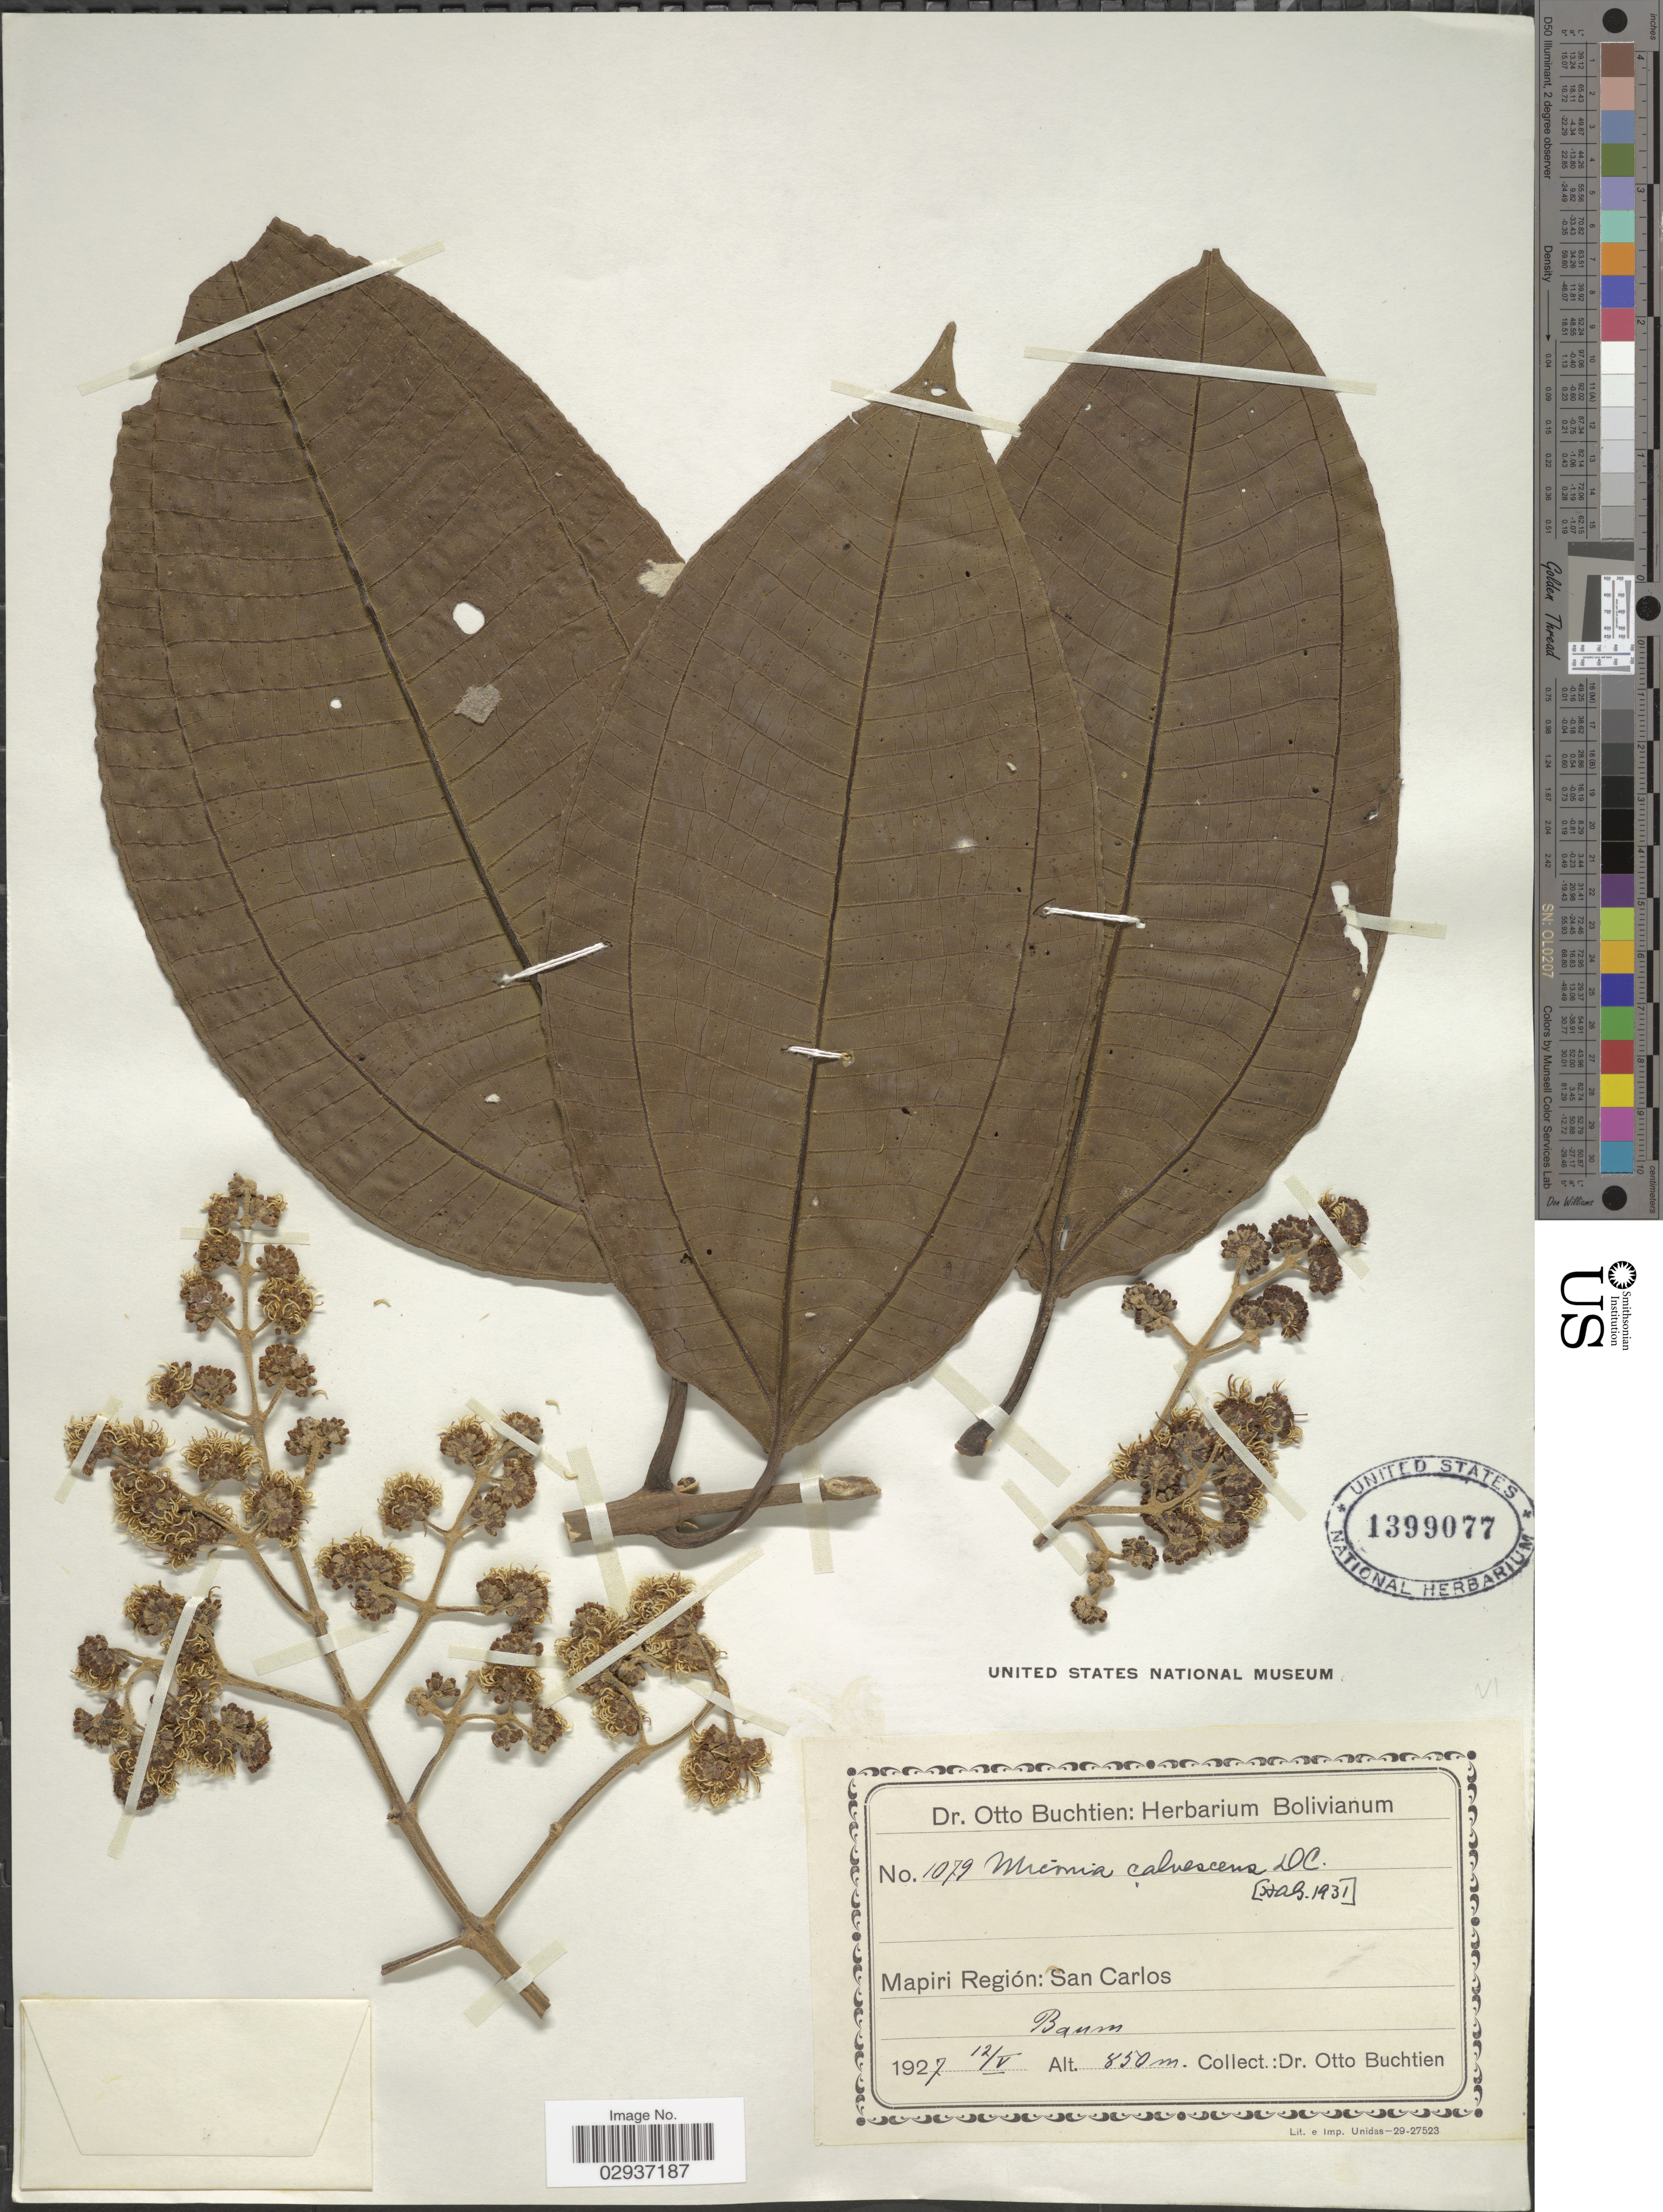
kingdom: Plantae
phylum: Tracheophyta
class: Magnoliopsida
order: Myrtales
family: Melastomataceae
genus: Miconia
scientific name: Miconia calvescens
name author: DC.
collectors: O. Buchtien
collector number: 1079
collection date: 1927-05-12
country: Bolivia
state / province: La Paz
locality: Mapiri Región: San Carlos.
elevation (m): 850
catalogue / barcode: US 1399077